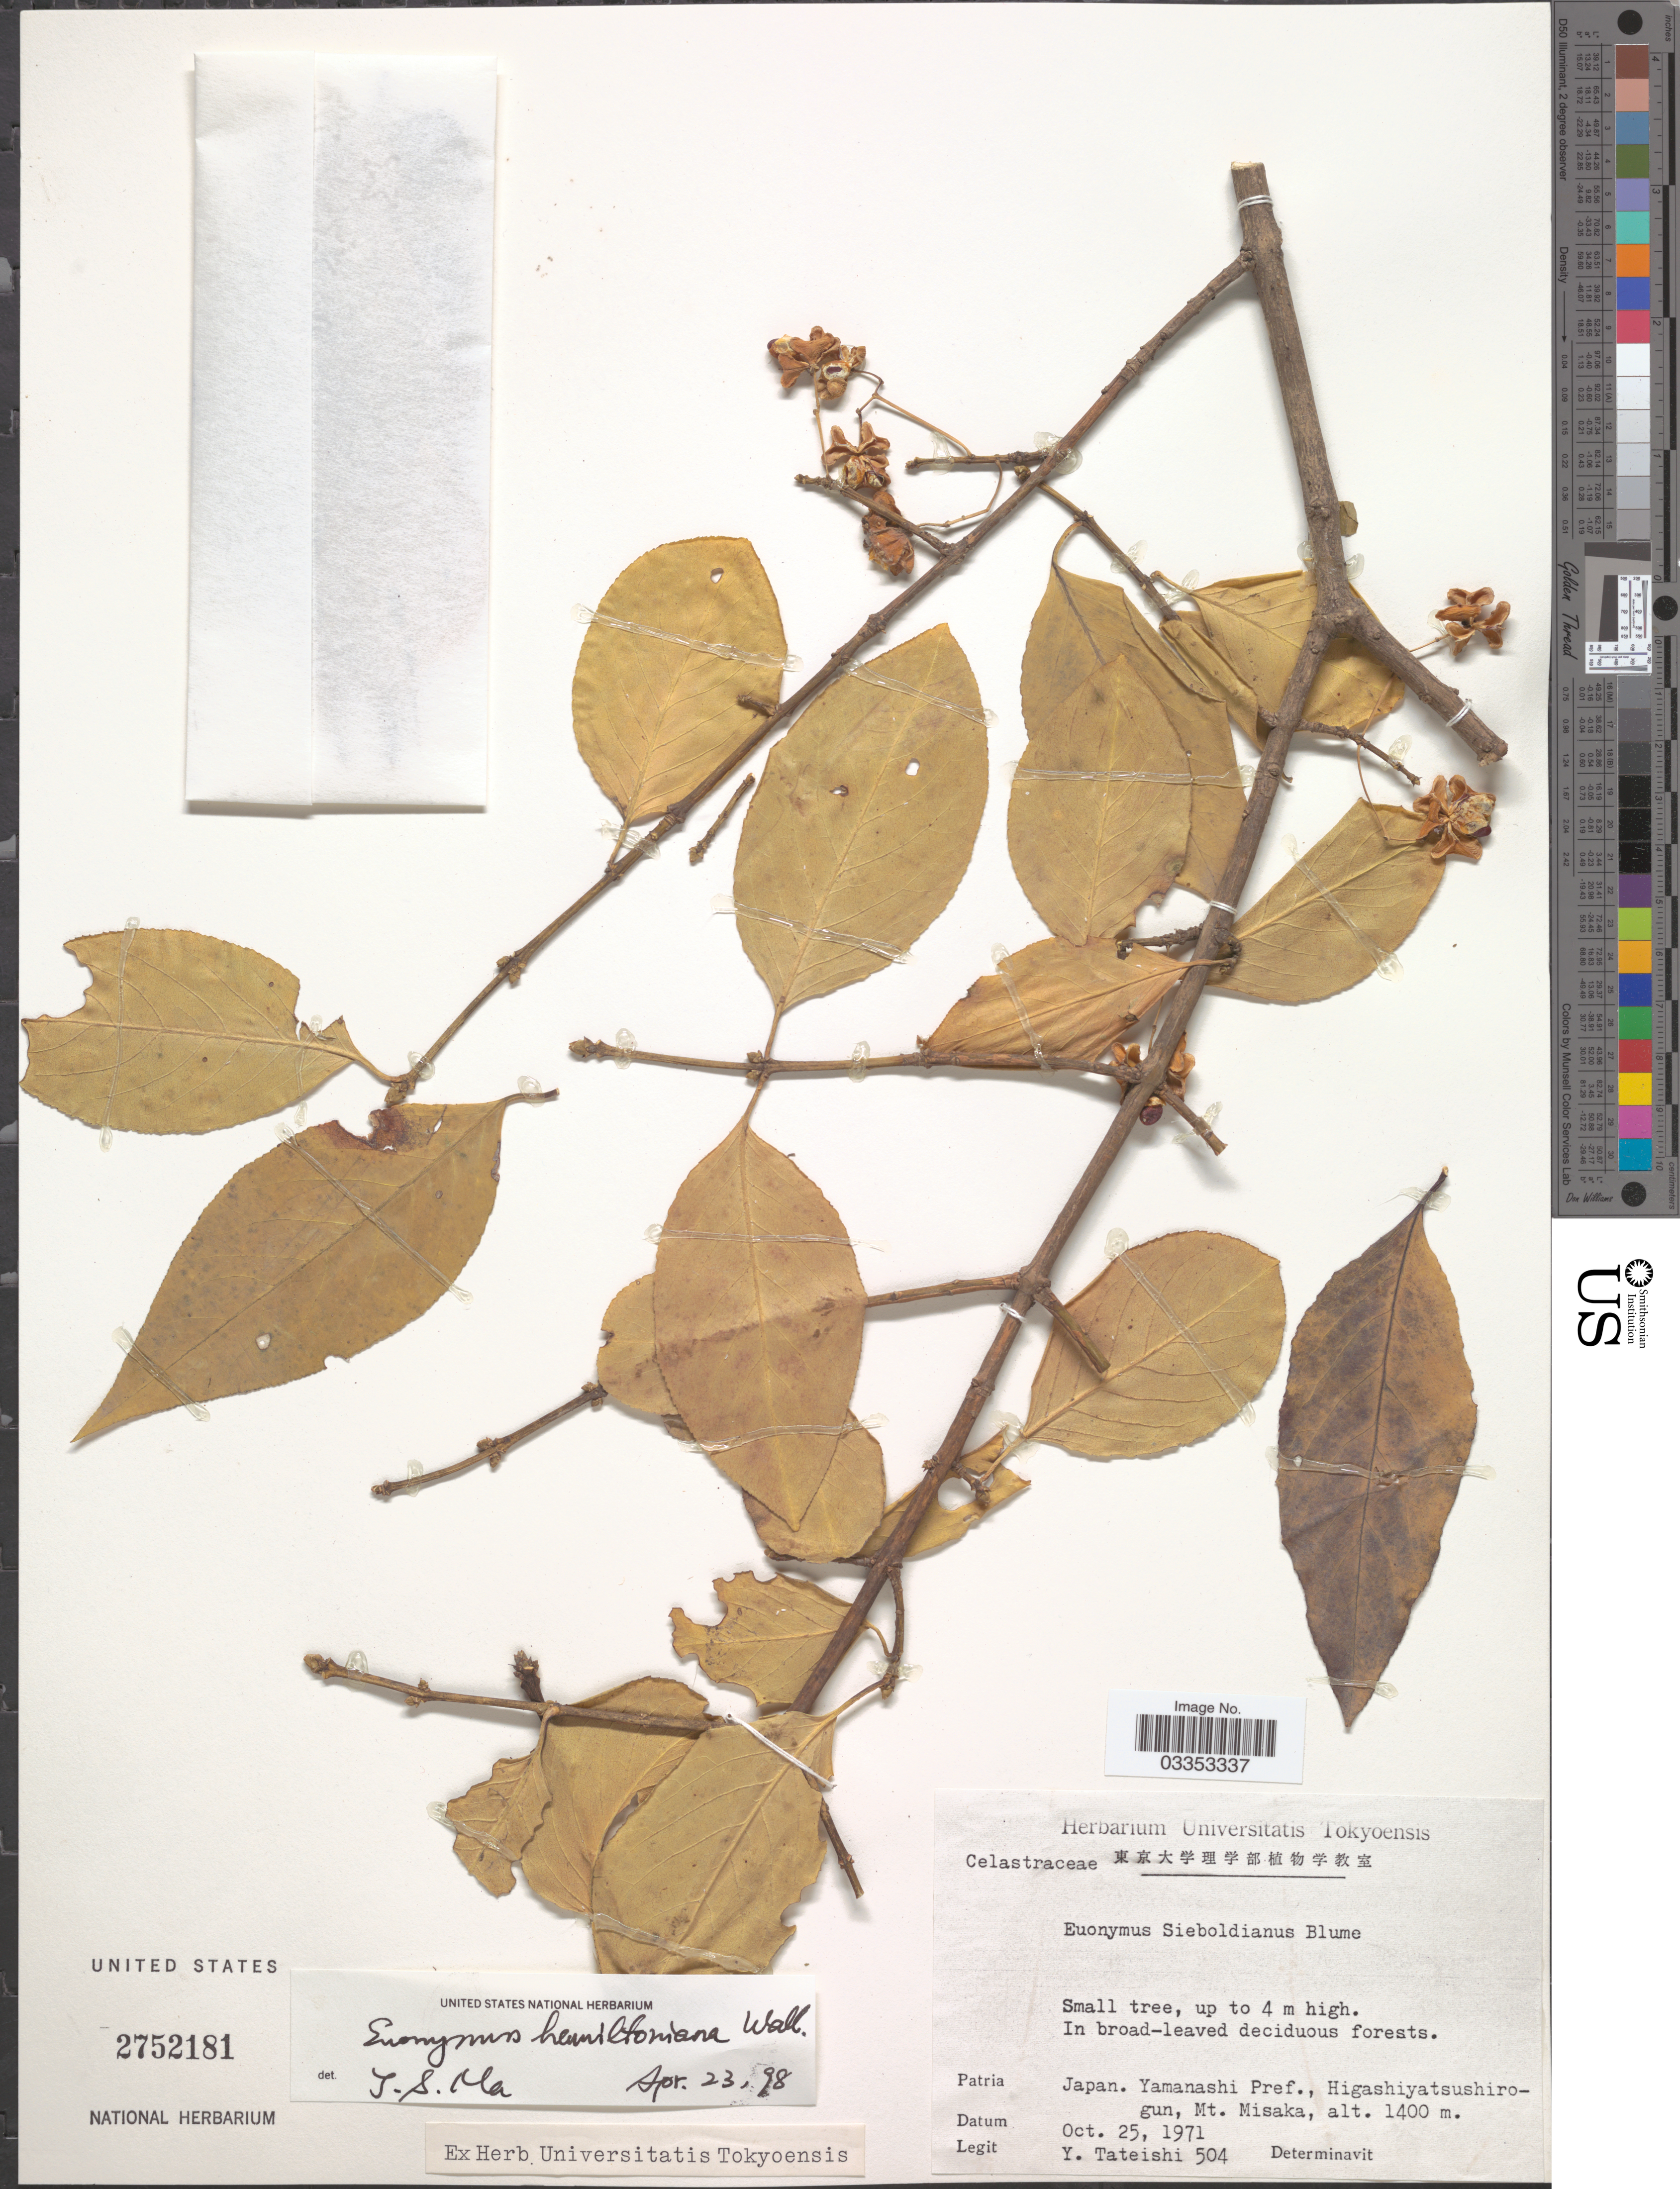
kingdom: Plantae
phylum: Tracheophyta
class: Magnoliopsida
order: Celastrales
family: Celastraceae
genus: Euonymus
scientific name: Euonymus hamiltonianus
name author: Wall.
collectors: Y. Tateishi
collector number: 504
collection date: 1971-10-25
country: Japan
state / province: Yamanasi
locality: Yamanashi Pref., Higashiyatsushiro-gun, Mt. Misaka.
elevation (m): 1400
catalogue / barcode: US 2752181